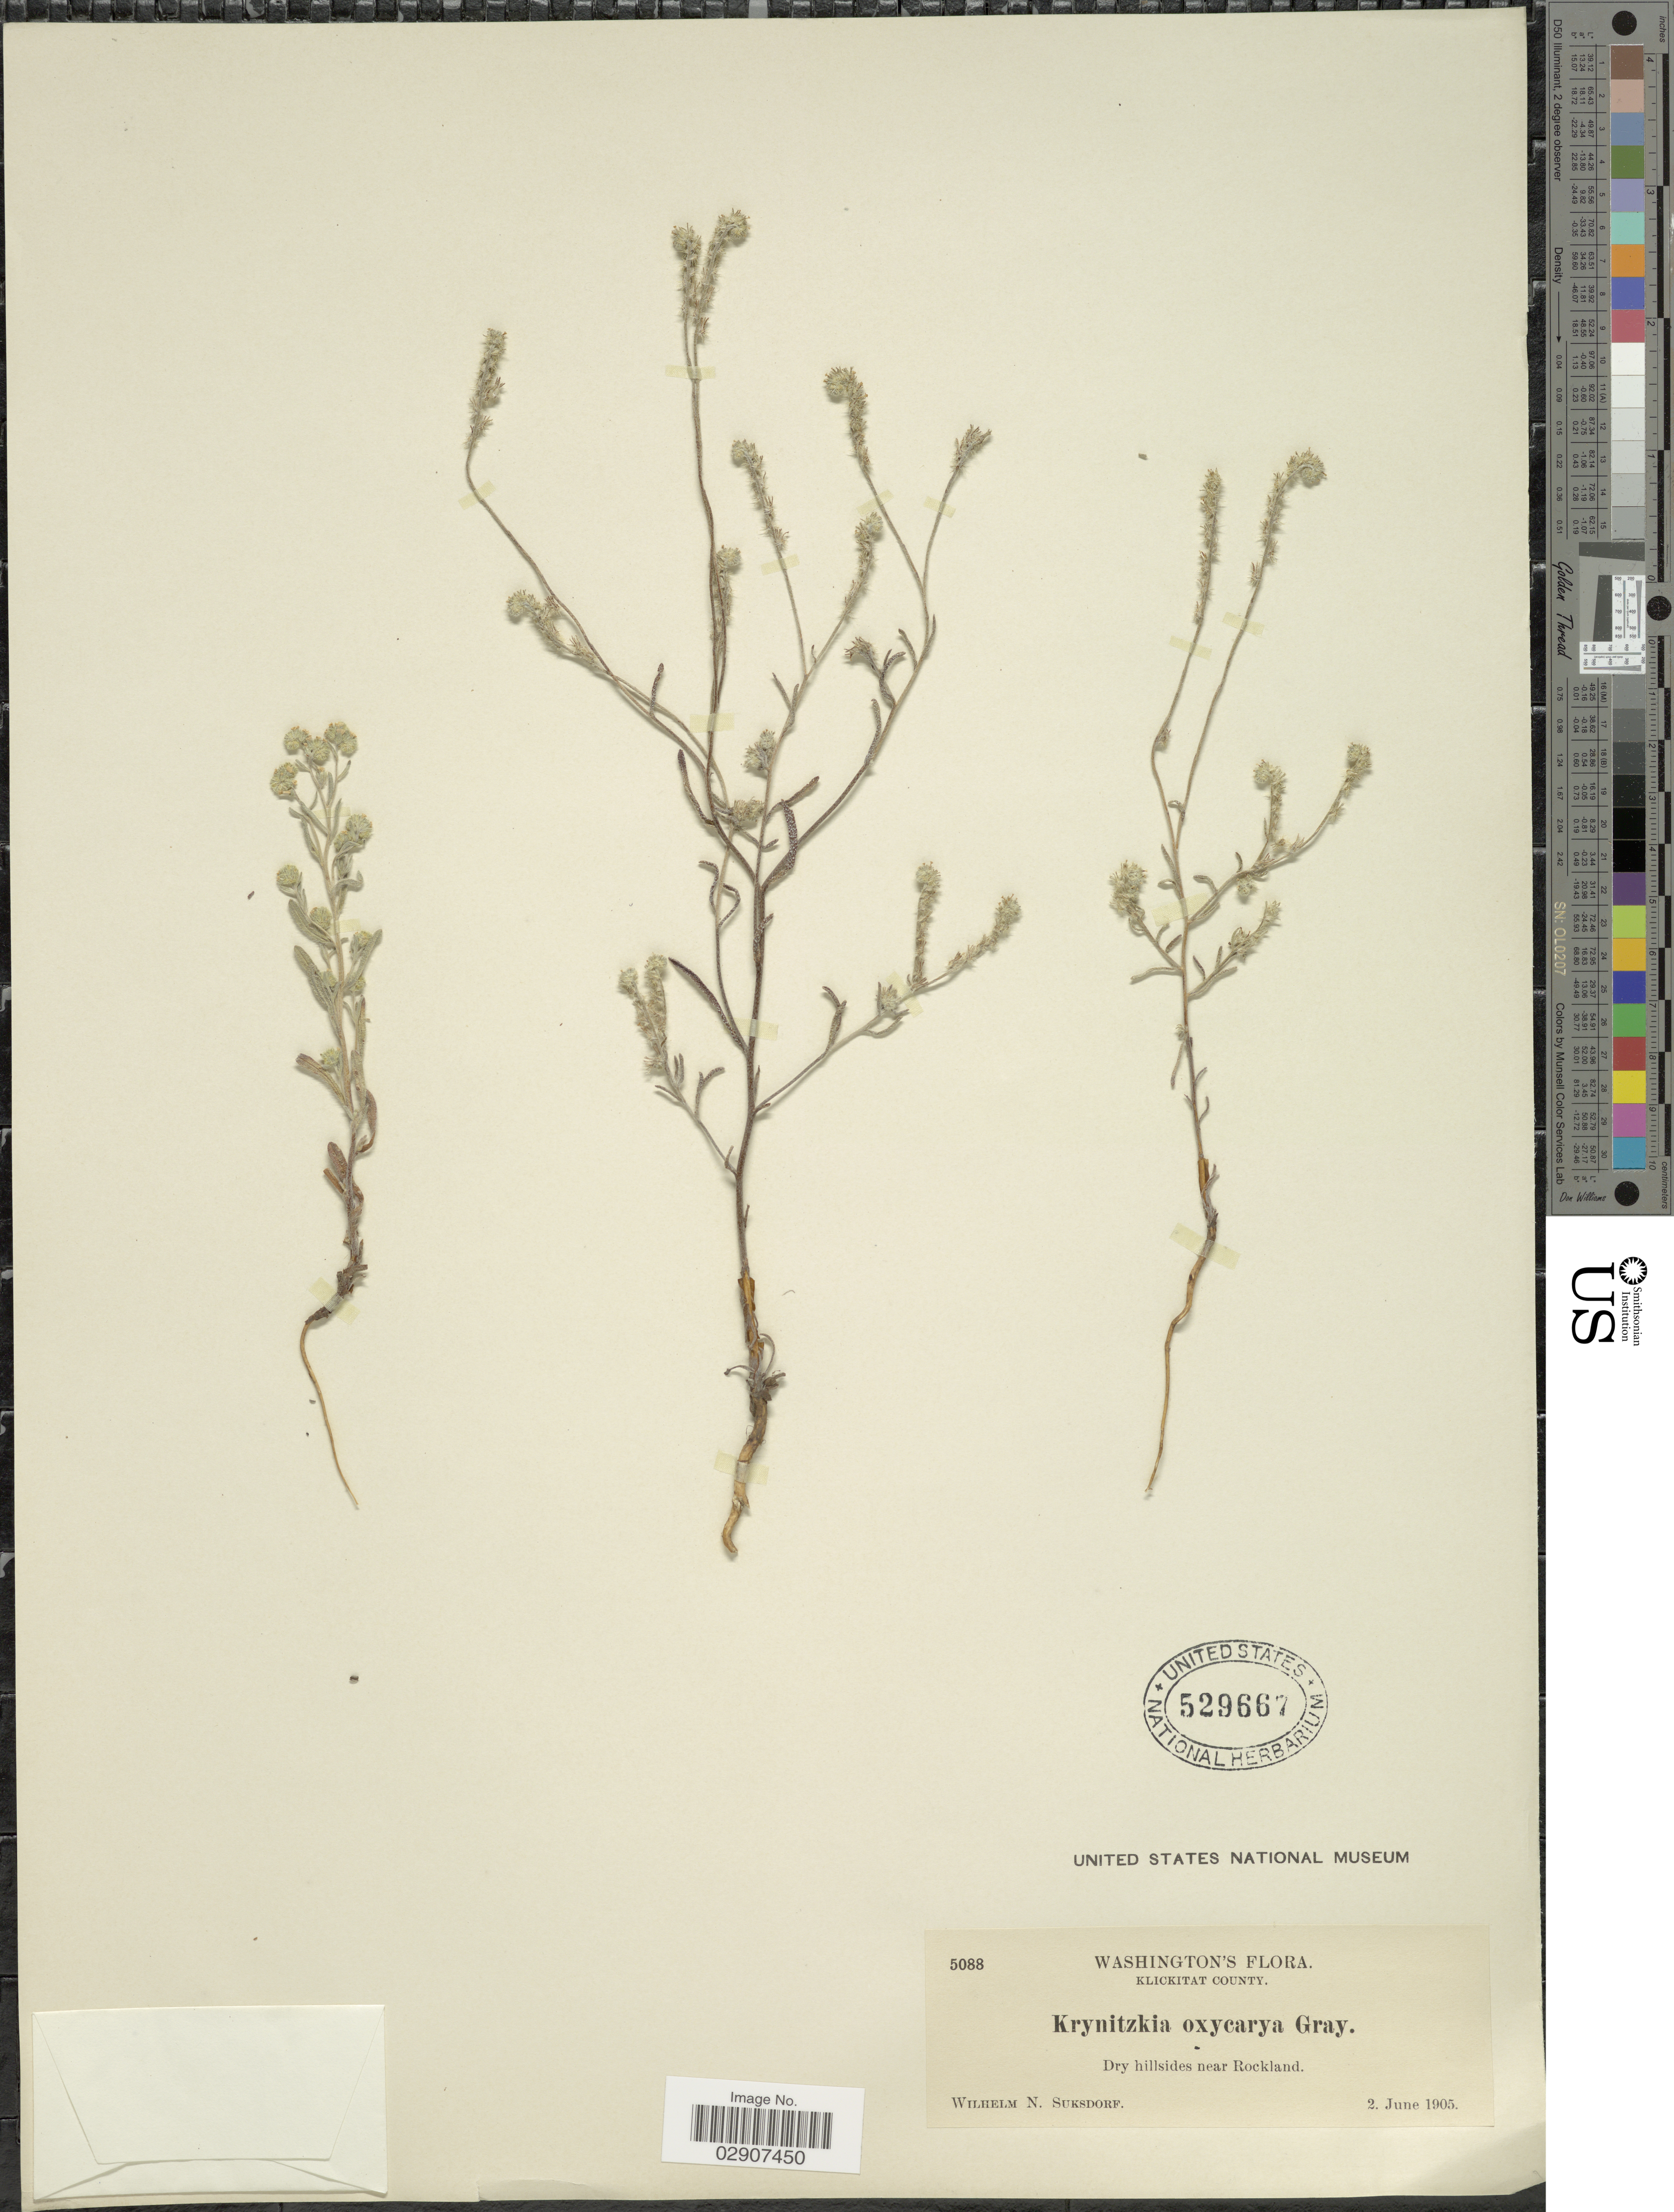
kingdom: Plantae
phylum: Tracheophyta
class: Magnoliopsida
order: Boraginales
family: Boraginaceae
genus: Cryptantha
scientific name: Cryptantha flaccida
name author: (Douglas ex Lehm.) Greene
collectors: W. N. Suksdorf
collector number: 5088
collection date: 1905-06-02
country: United States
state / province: Washington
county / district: Klickitat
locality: Klickitat County, Dry hillsides near Rockland.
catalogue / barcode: US 529667